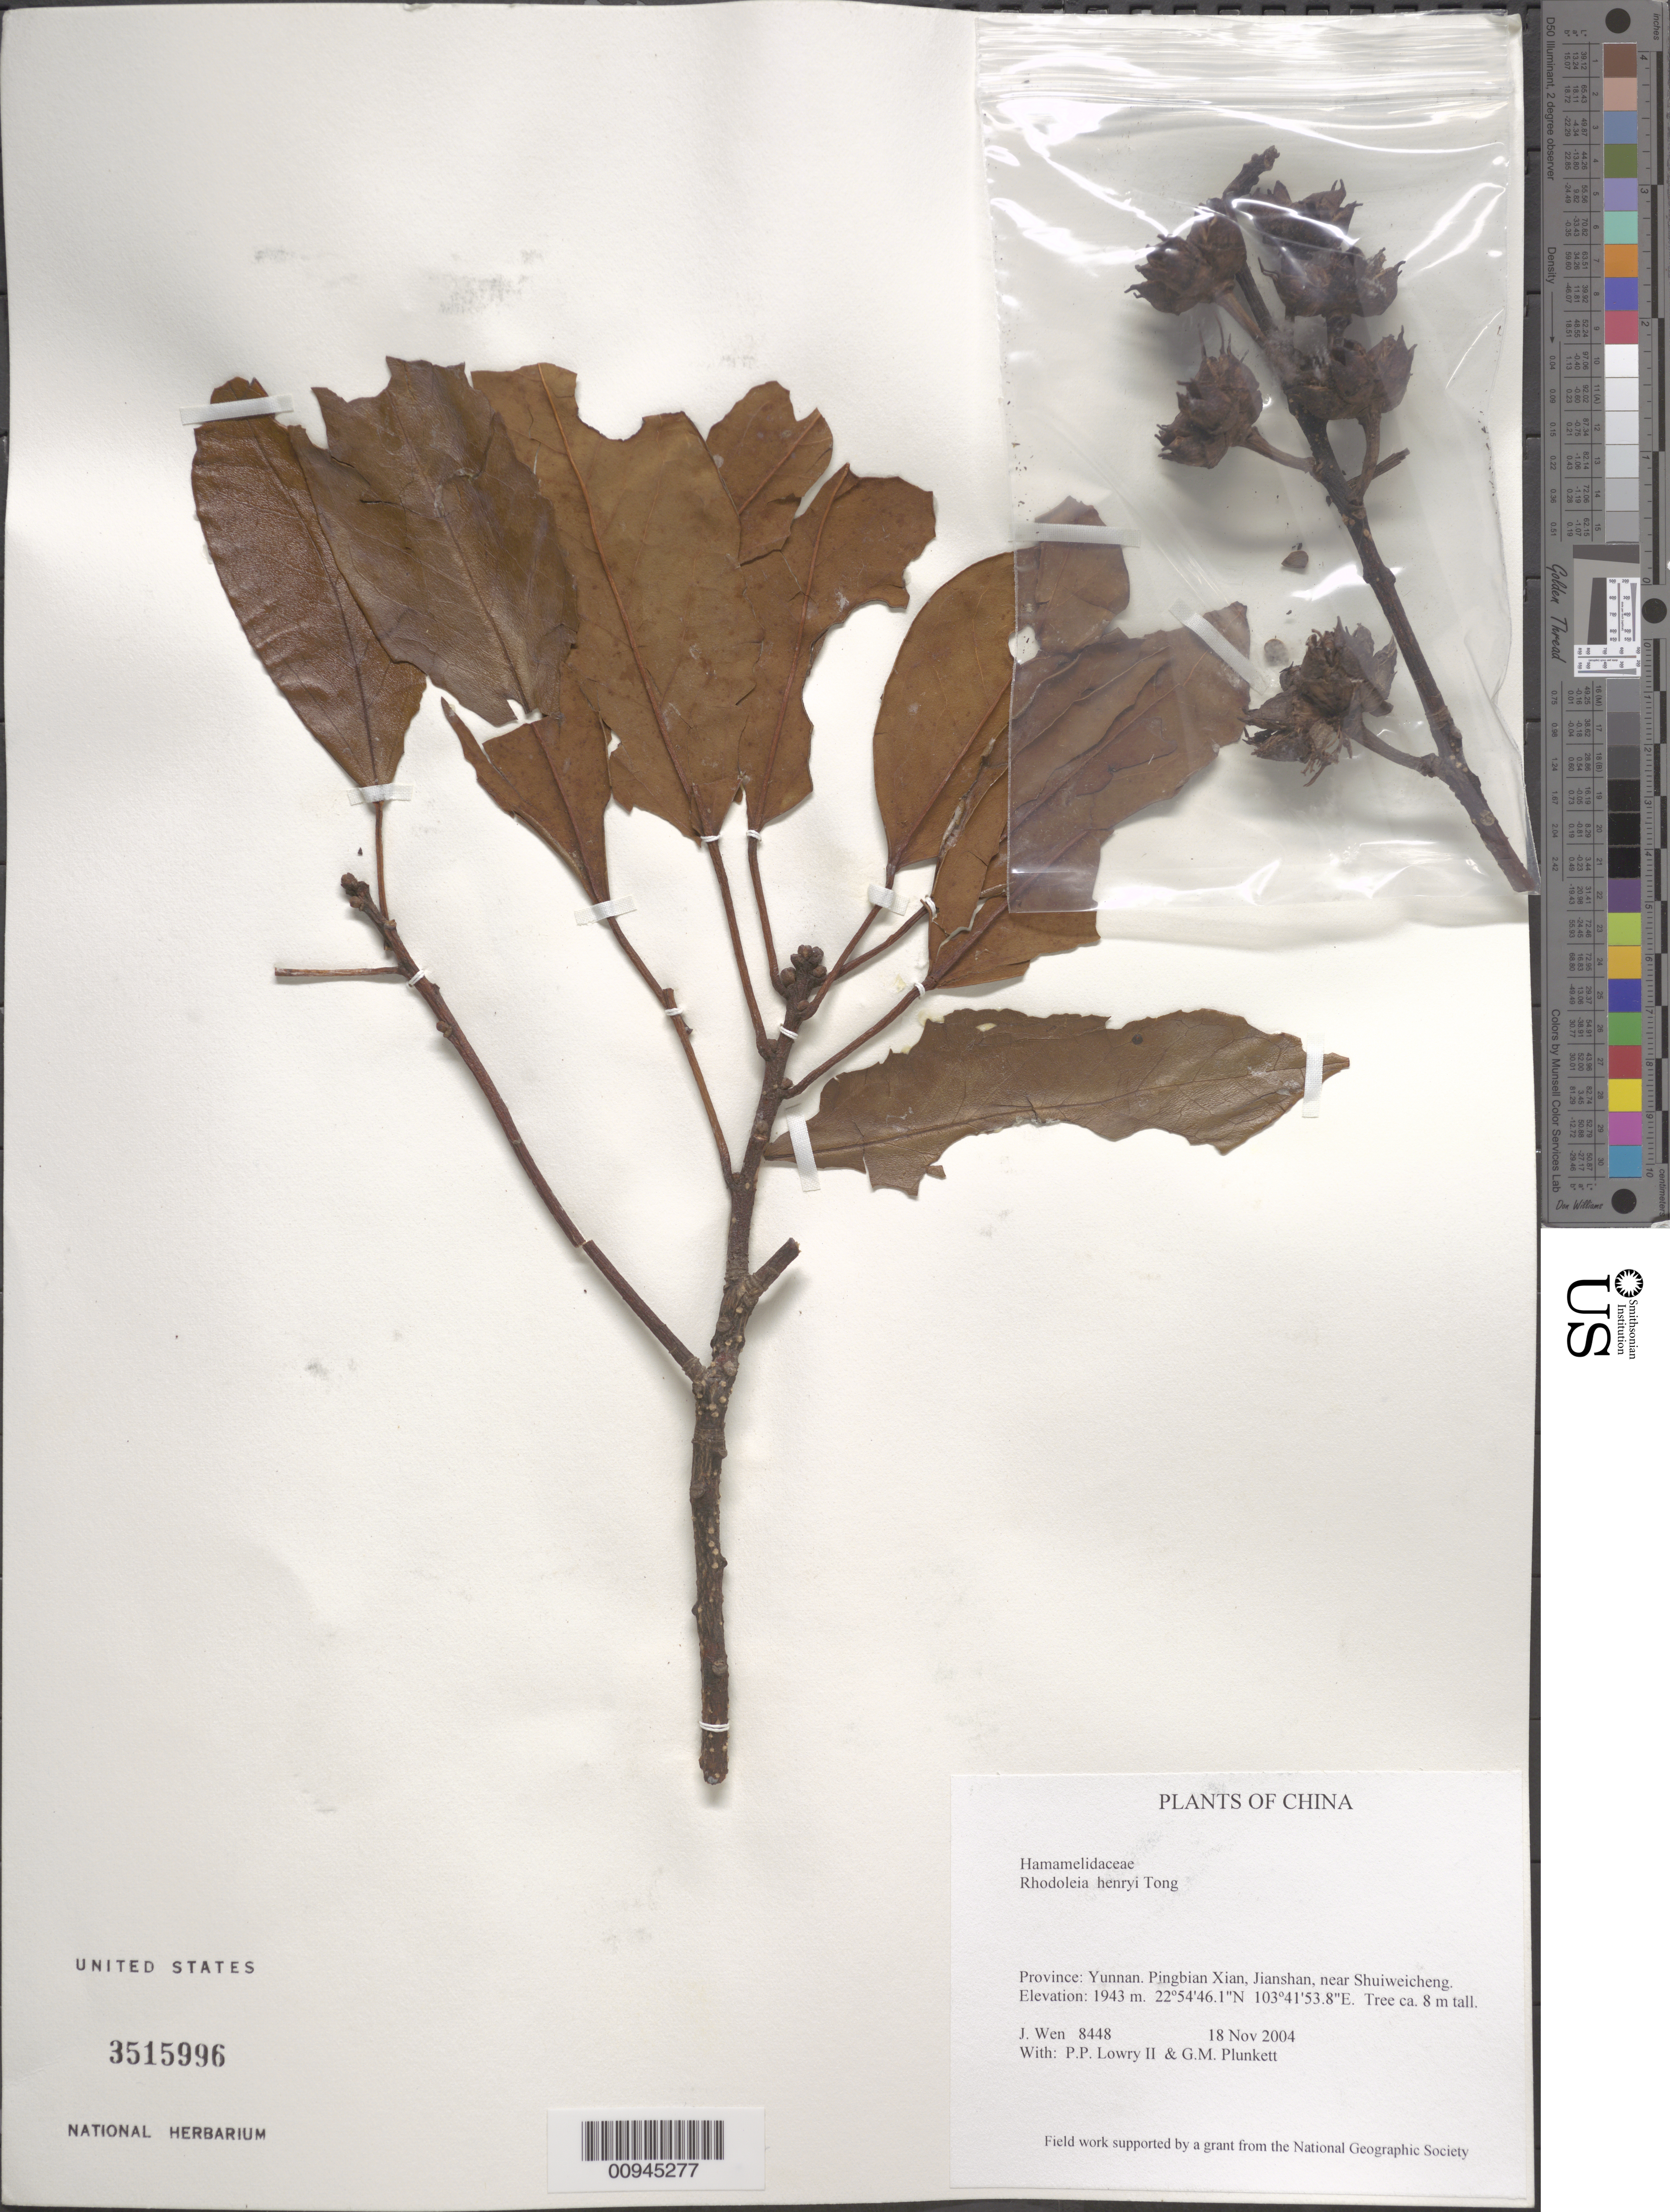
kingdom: Plantae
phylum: Tracheophyta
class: Magnoliopsida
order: Saxifragales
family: Hamamelidaceae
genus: Rhodoleia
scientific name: Rhodoleia henryi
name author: Tong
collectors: J. Wen, P. P. Lowry & G. M. Plunkett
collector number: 8448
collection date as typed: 18 Nov 2004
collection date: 2004-11-18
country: China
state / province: Yunnan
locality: Pingbian Xian, Jianshan, near Shuiweicheng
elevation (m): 1943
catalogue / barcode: US 3515996